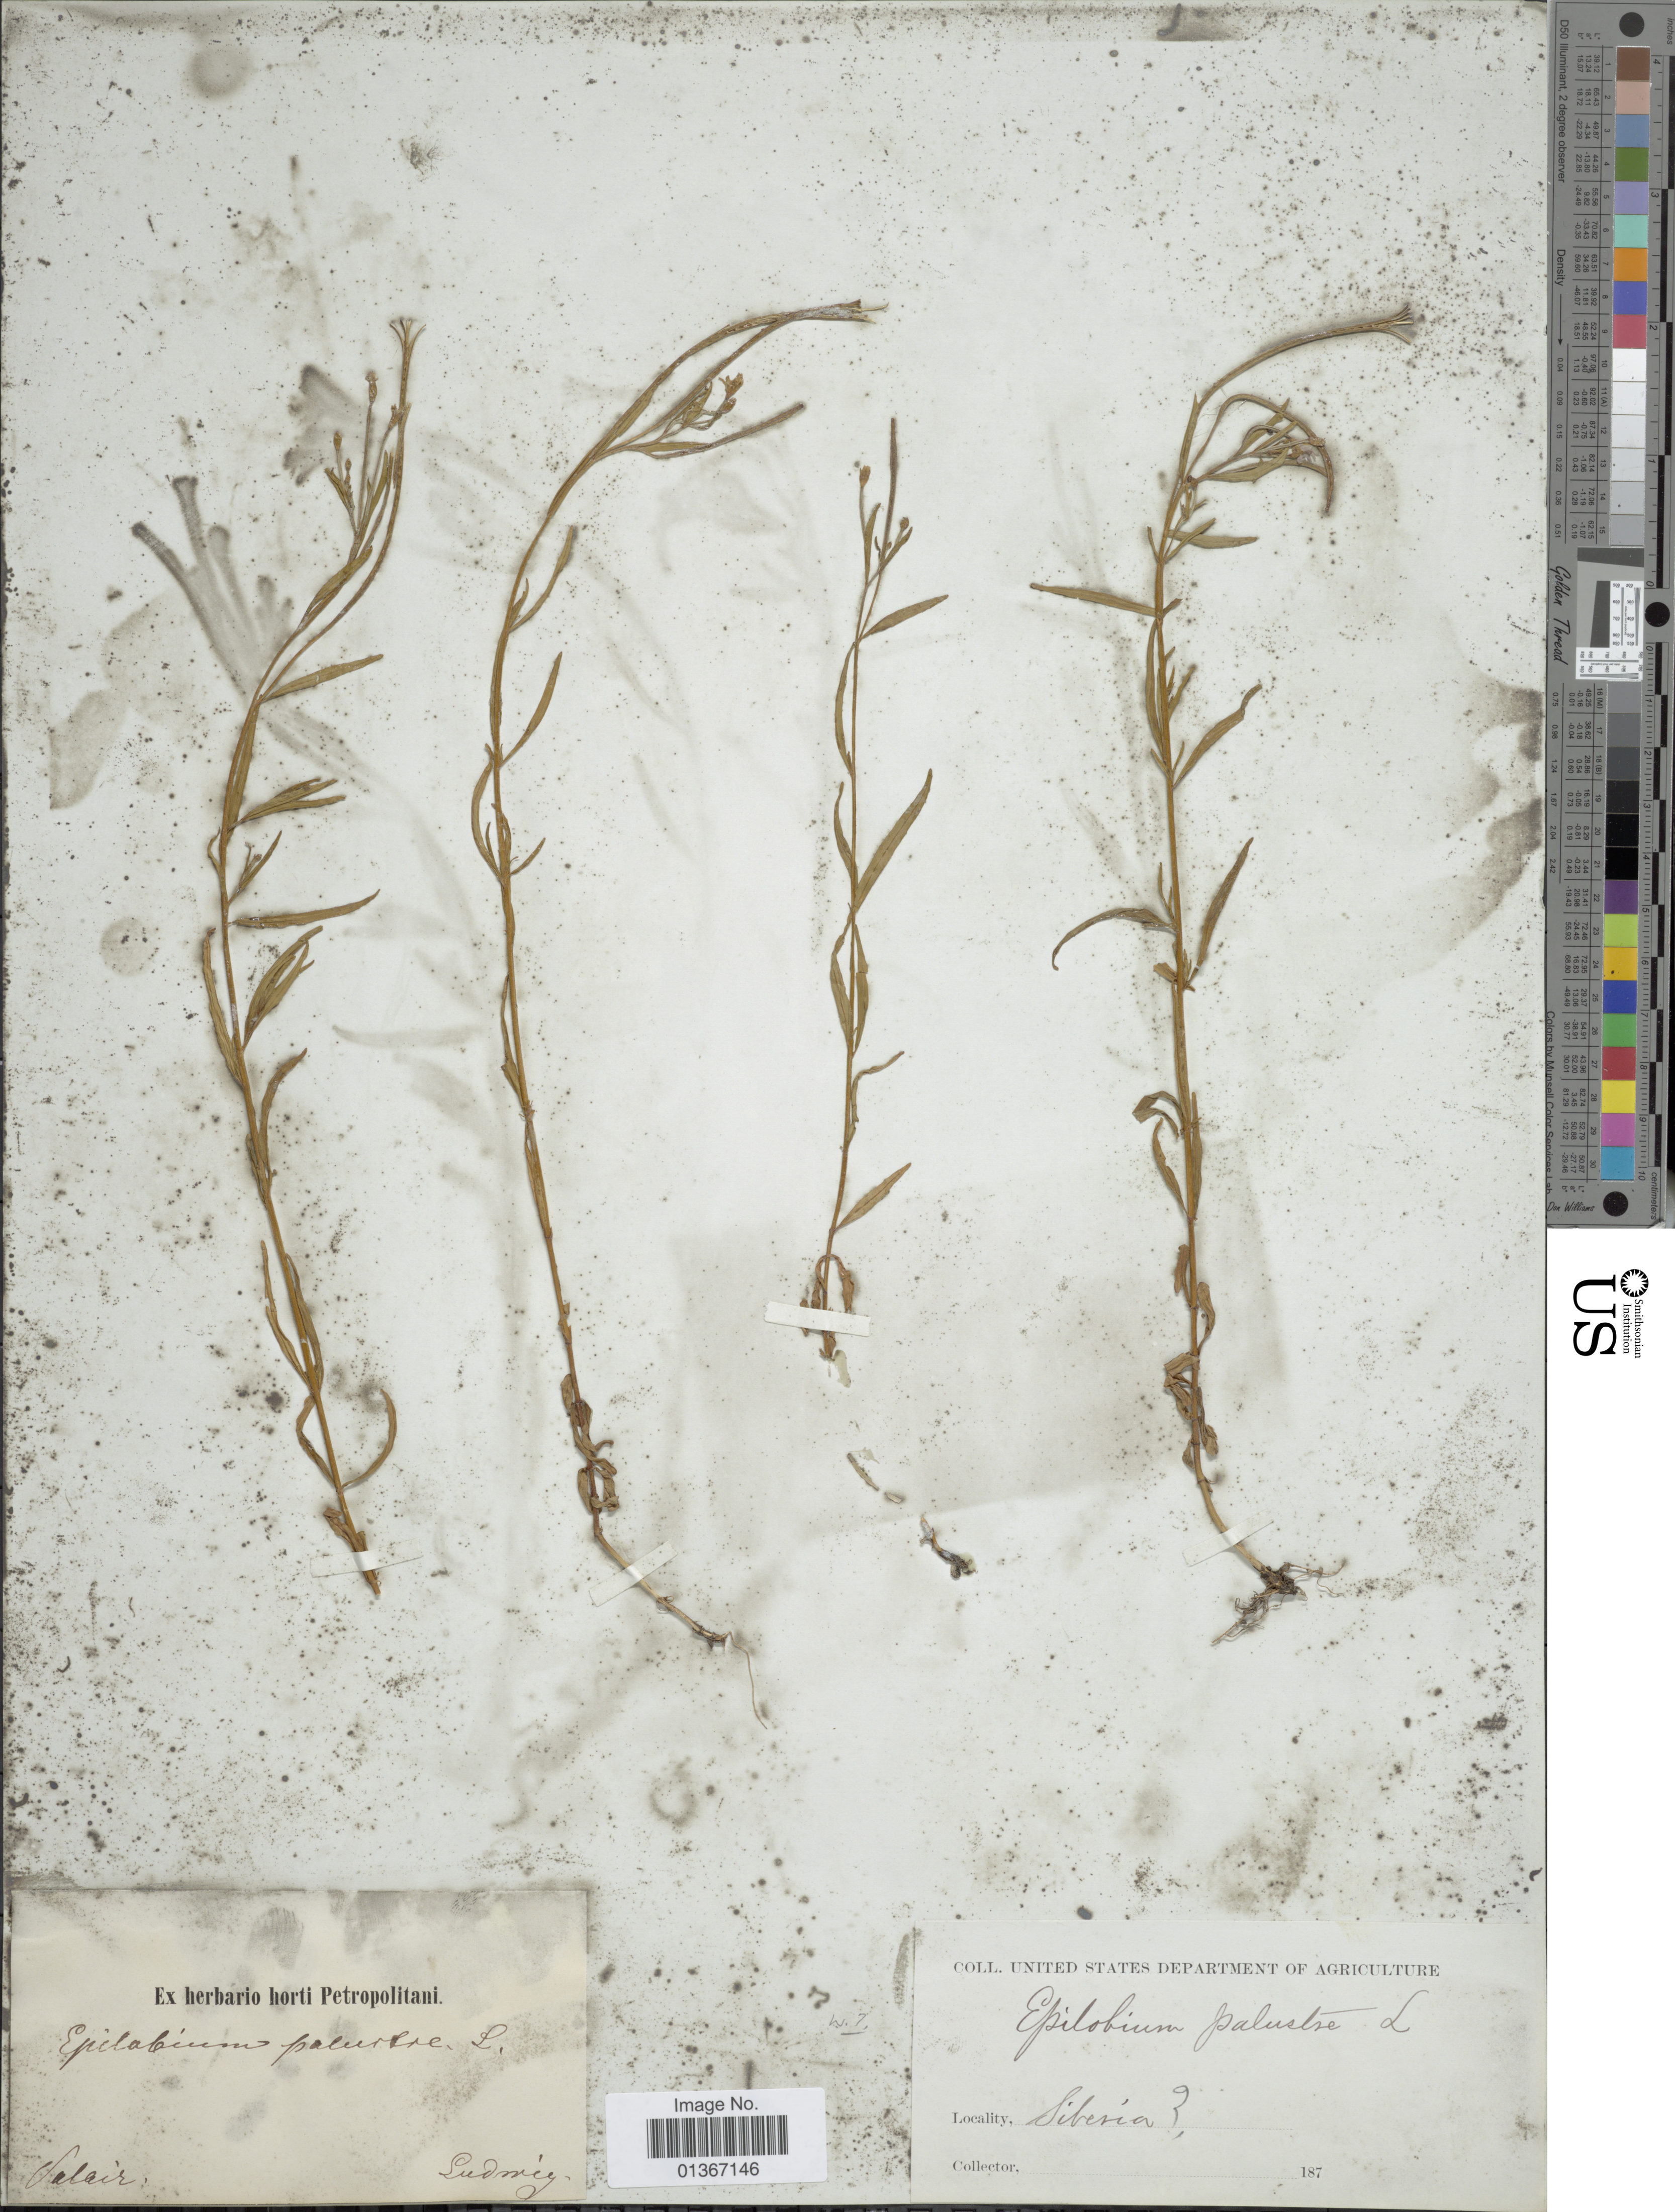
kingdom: Plantae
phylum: Tracheophyta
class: Magnoliopsida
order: Myrtales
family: Onagraceae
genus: Epilobium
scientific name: Epilobium palustre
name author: L.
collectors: Ludwig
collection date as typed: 187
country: Russian Federation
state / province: West Siberia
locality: Siberia, Salair.